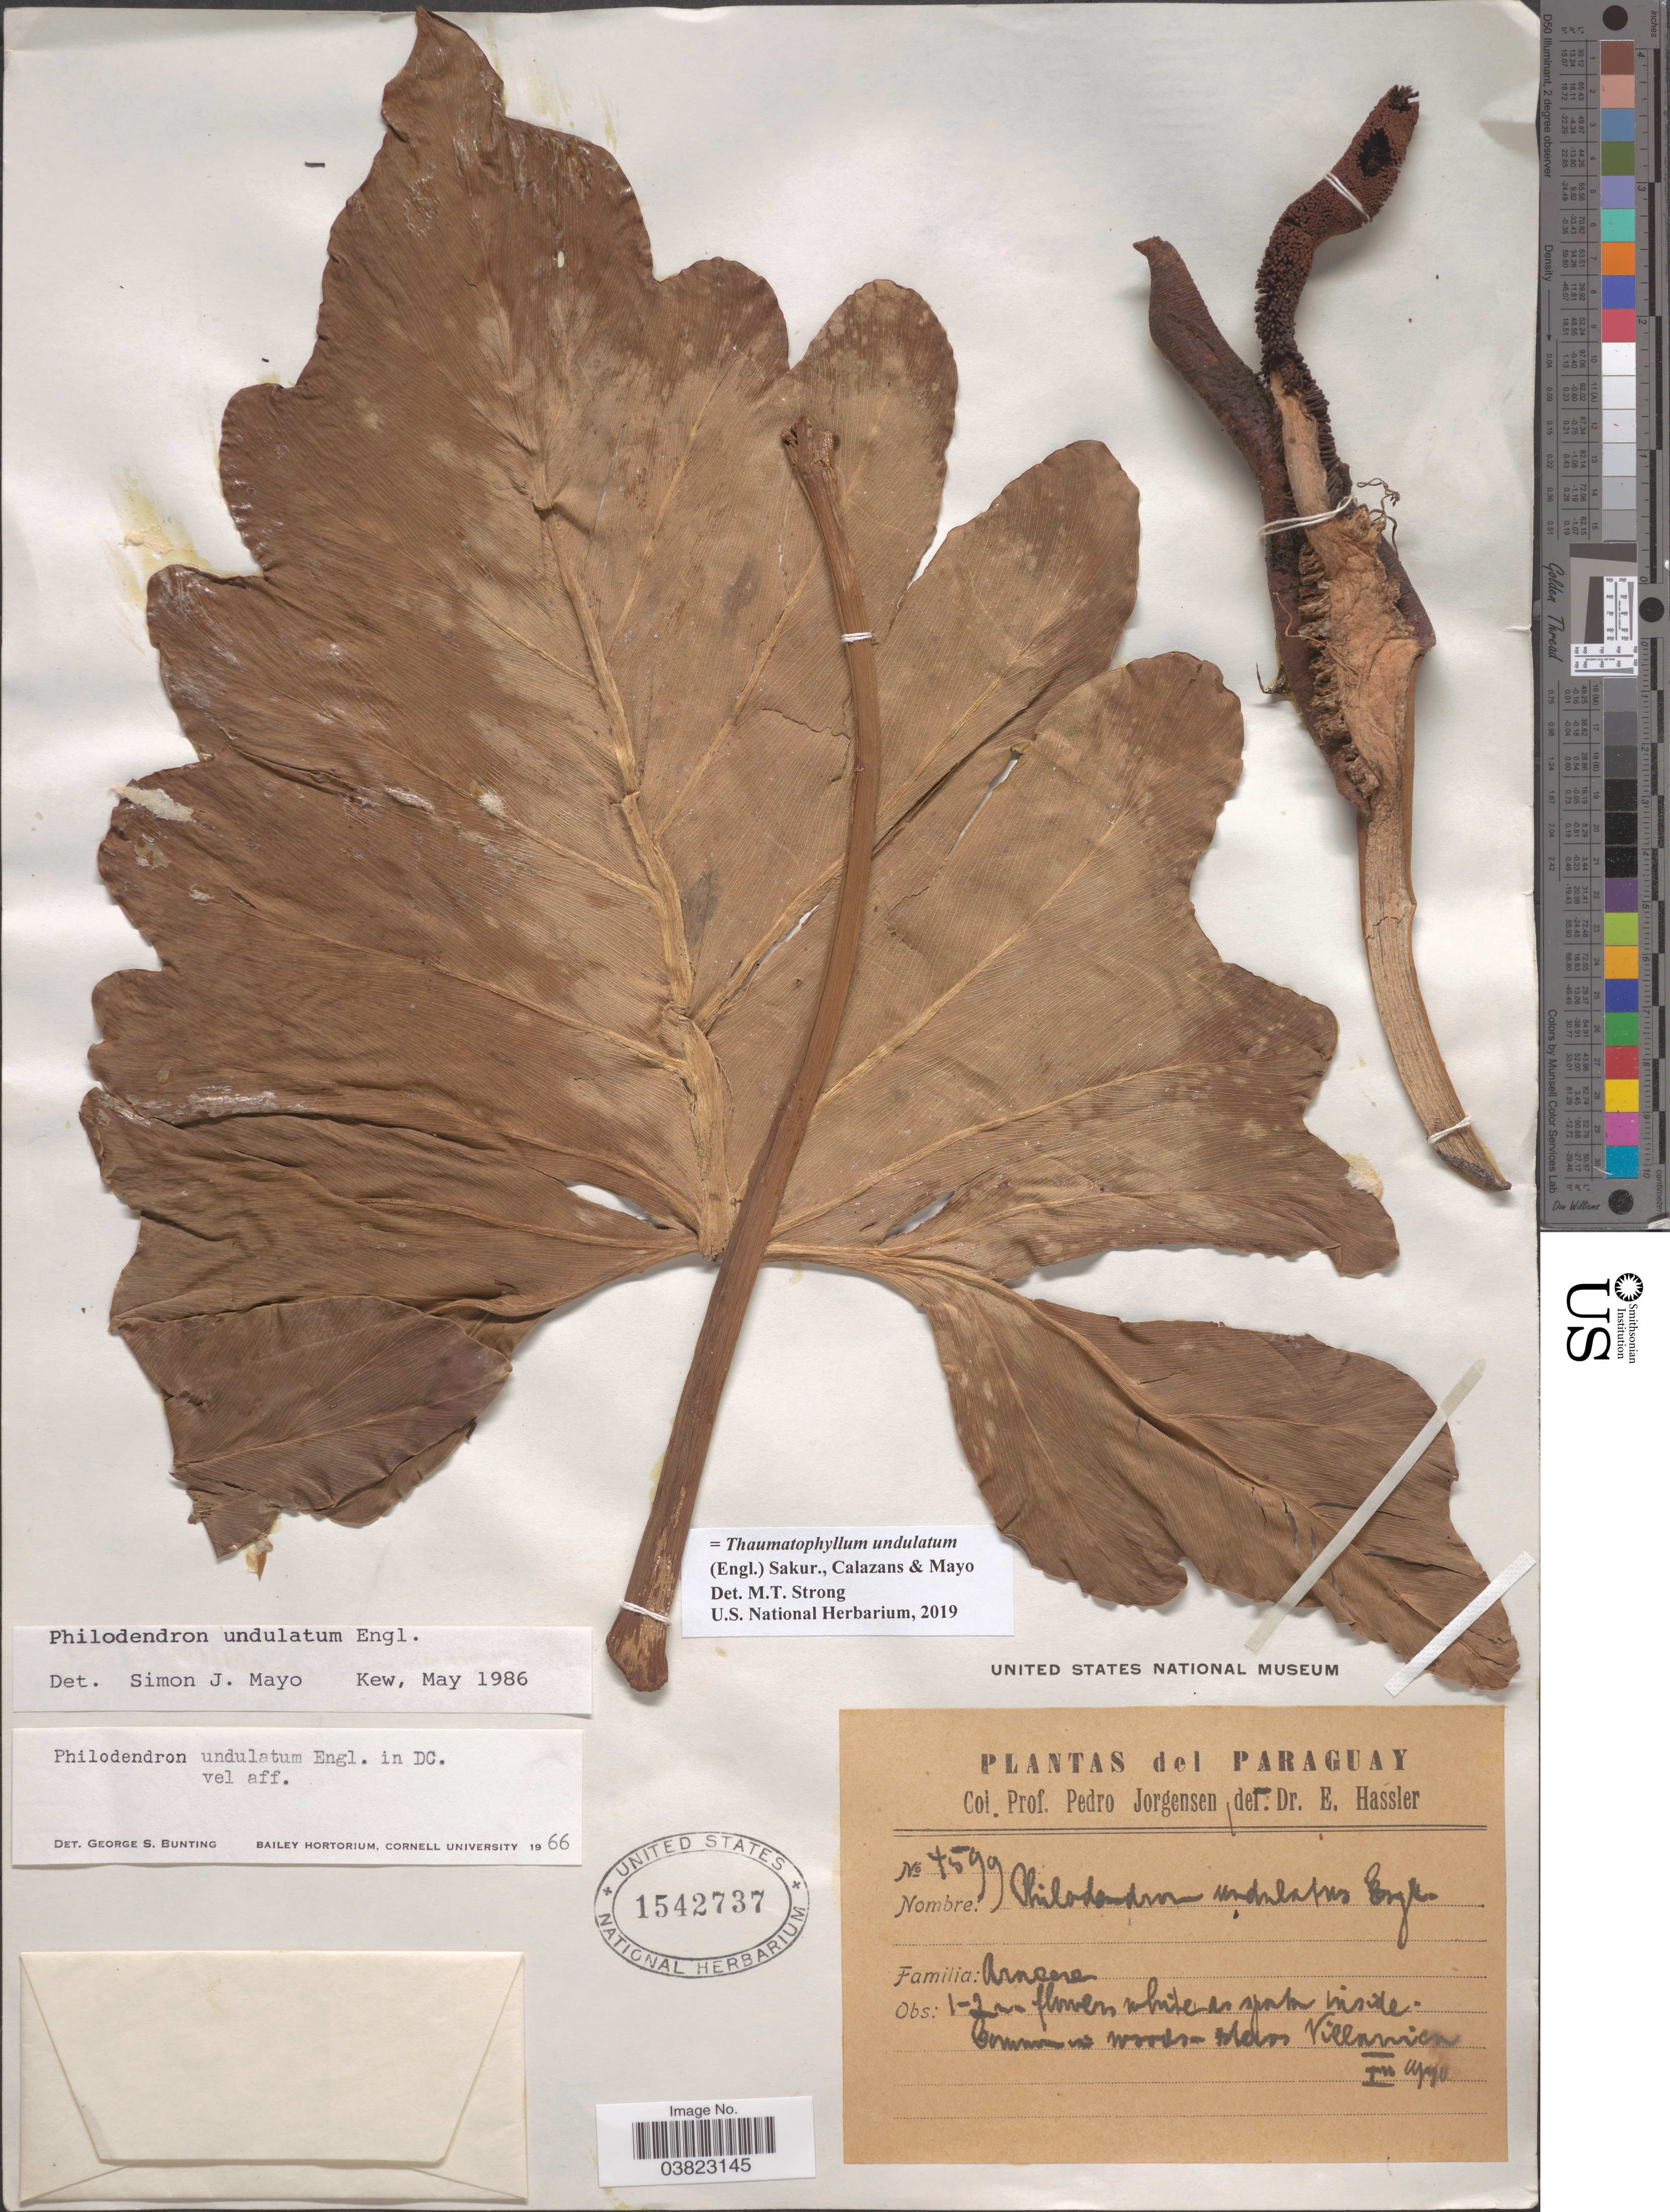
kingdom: Plantae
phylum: Tracheophyta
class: Liliopsida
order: Alismatales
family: Araceae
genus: Thaumatophyllum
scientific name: Thaumatophyllum undulatum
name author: (Engl.) Sakur. et al.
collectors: P. Jörgensen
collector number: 4599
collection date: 1990-12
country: Paraguay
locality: Villarica.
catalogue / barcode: US 1542737